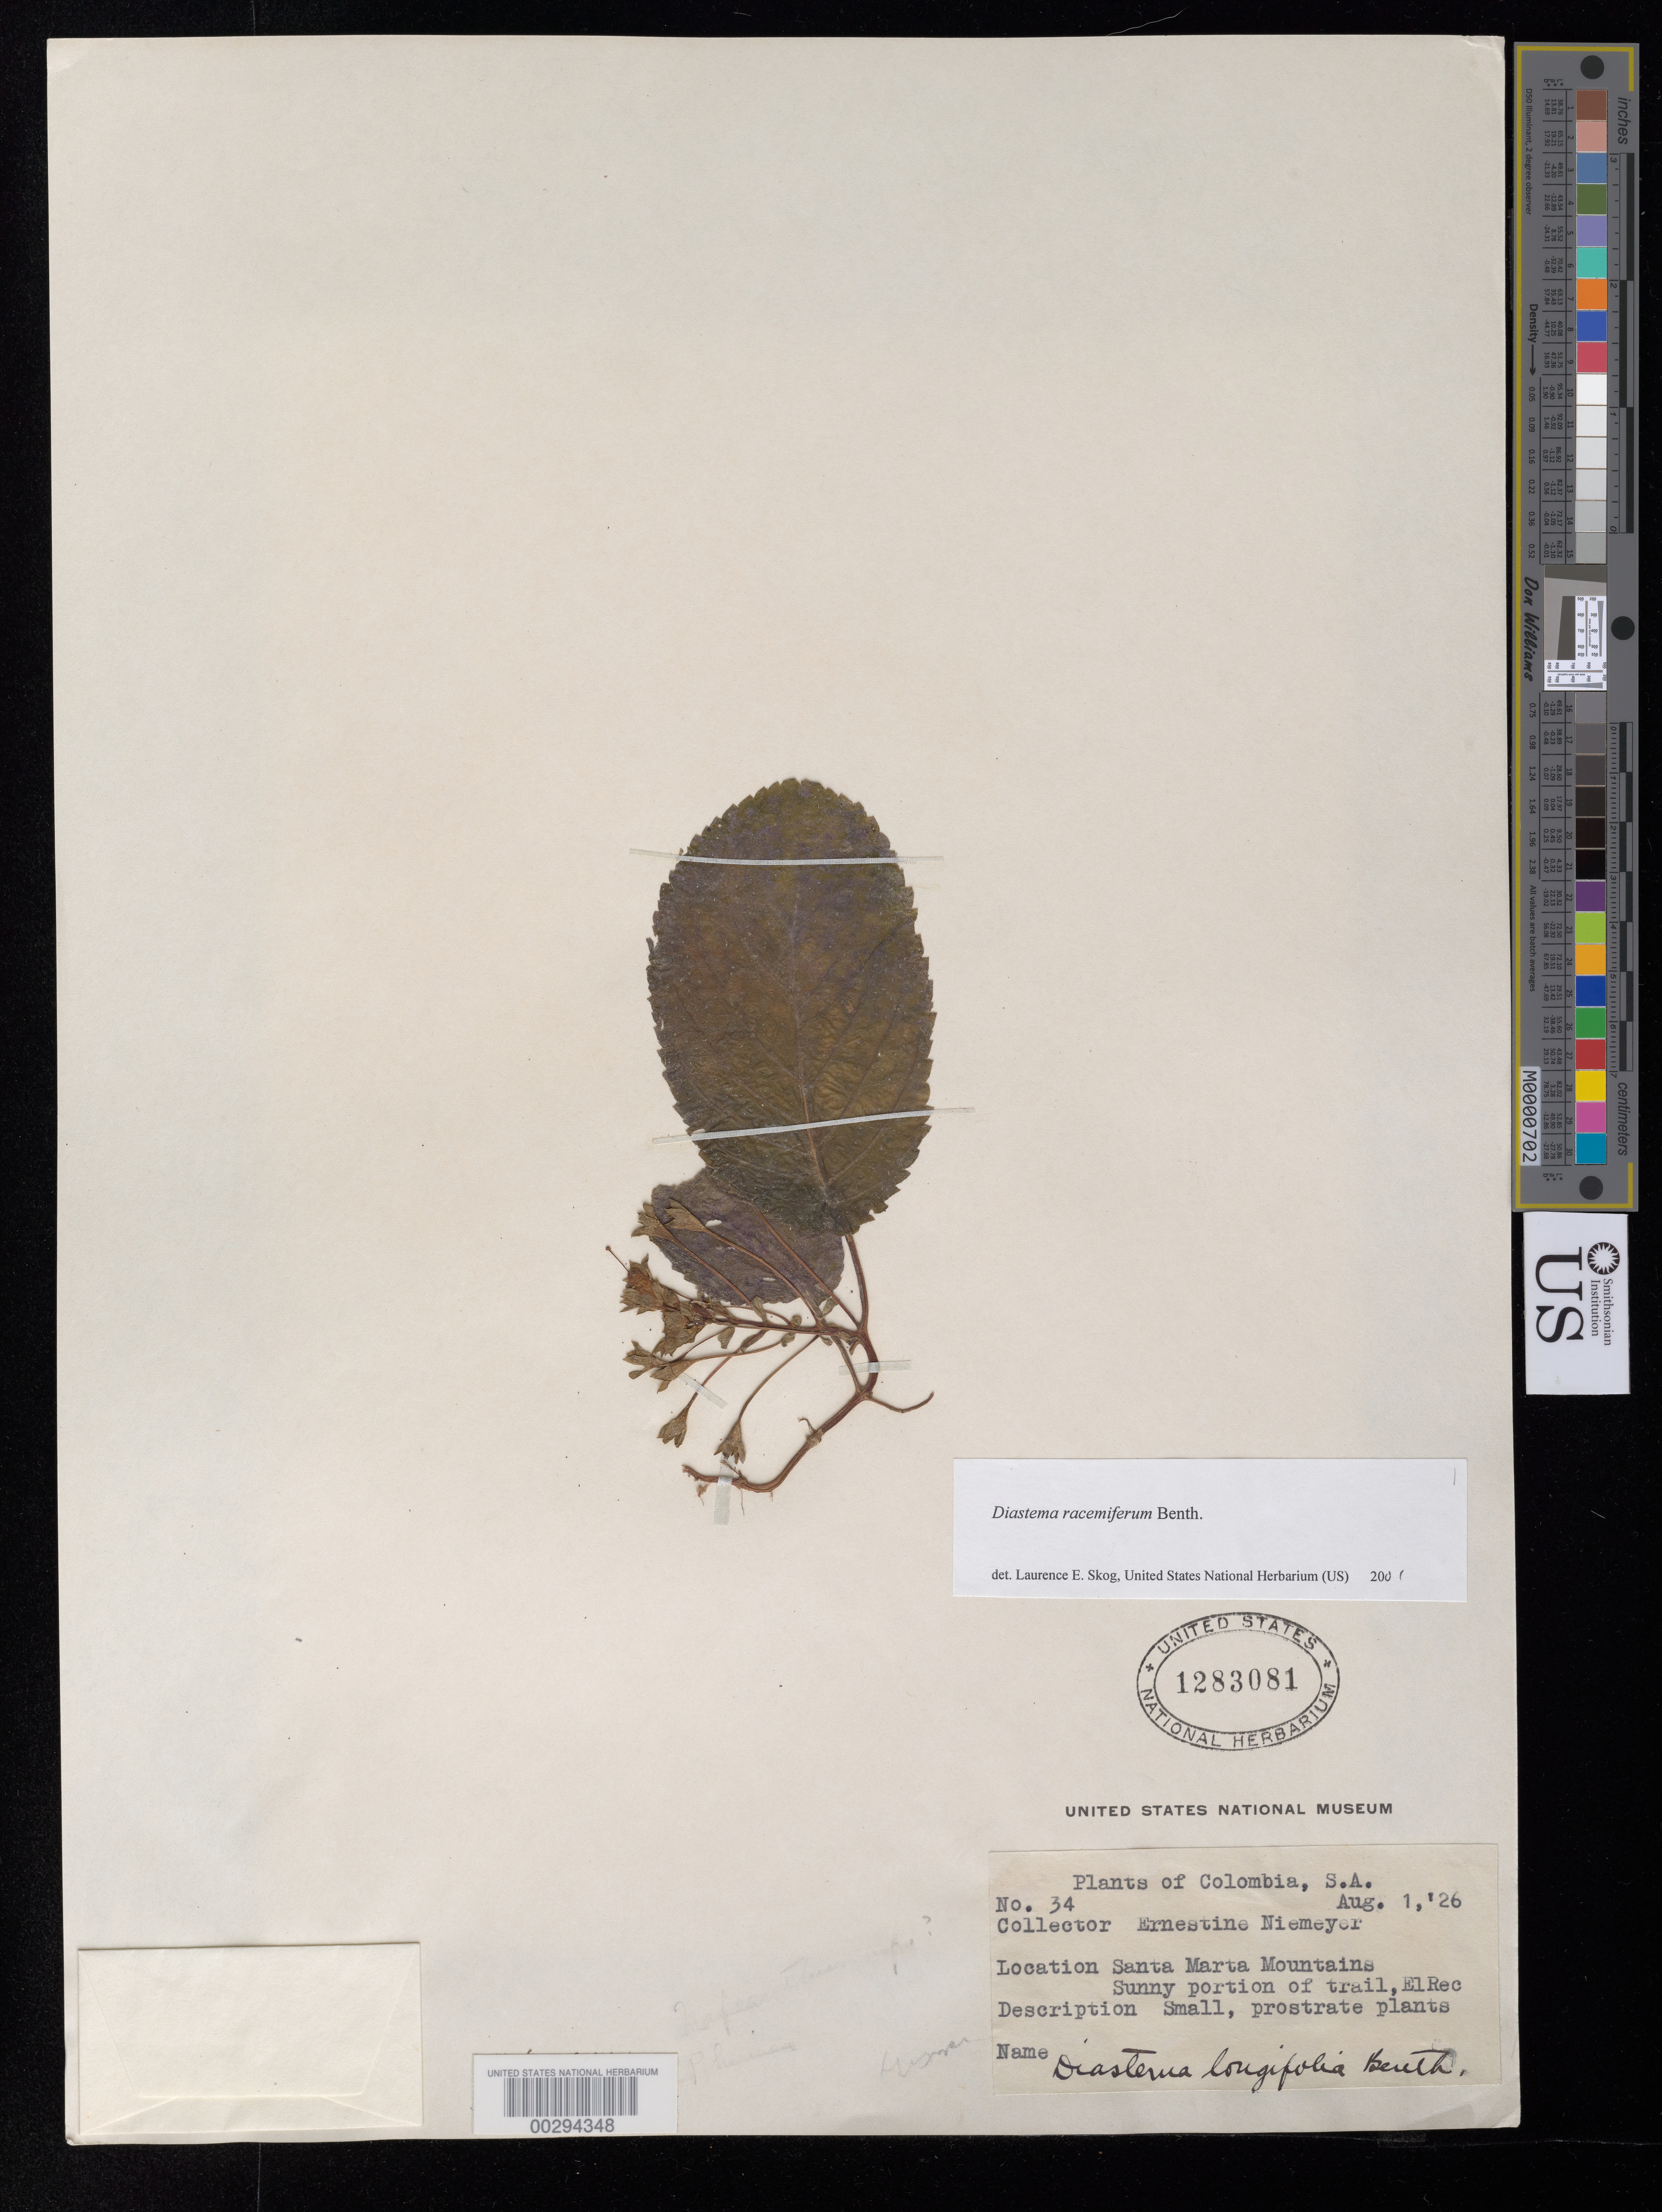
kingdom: Plantae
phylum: Tracheophyta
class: Magnoliopsida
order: Lamiales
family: Gesneriaceae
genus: Diastema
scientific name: Diastema racemiferum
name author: Benth.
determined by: Skog, Laurence E.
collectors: E. Niemeyer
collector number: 34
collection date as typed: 01 Aug 1926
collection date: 1926-08-01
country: Colombia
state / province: Magdalena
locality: Santa Marta Mountains, El Rec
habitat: Sunny portion of trail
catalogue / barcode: US 1283081